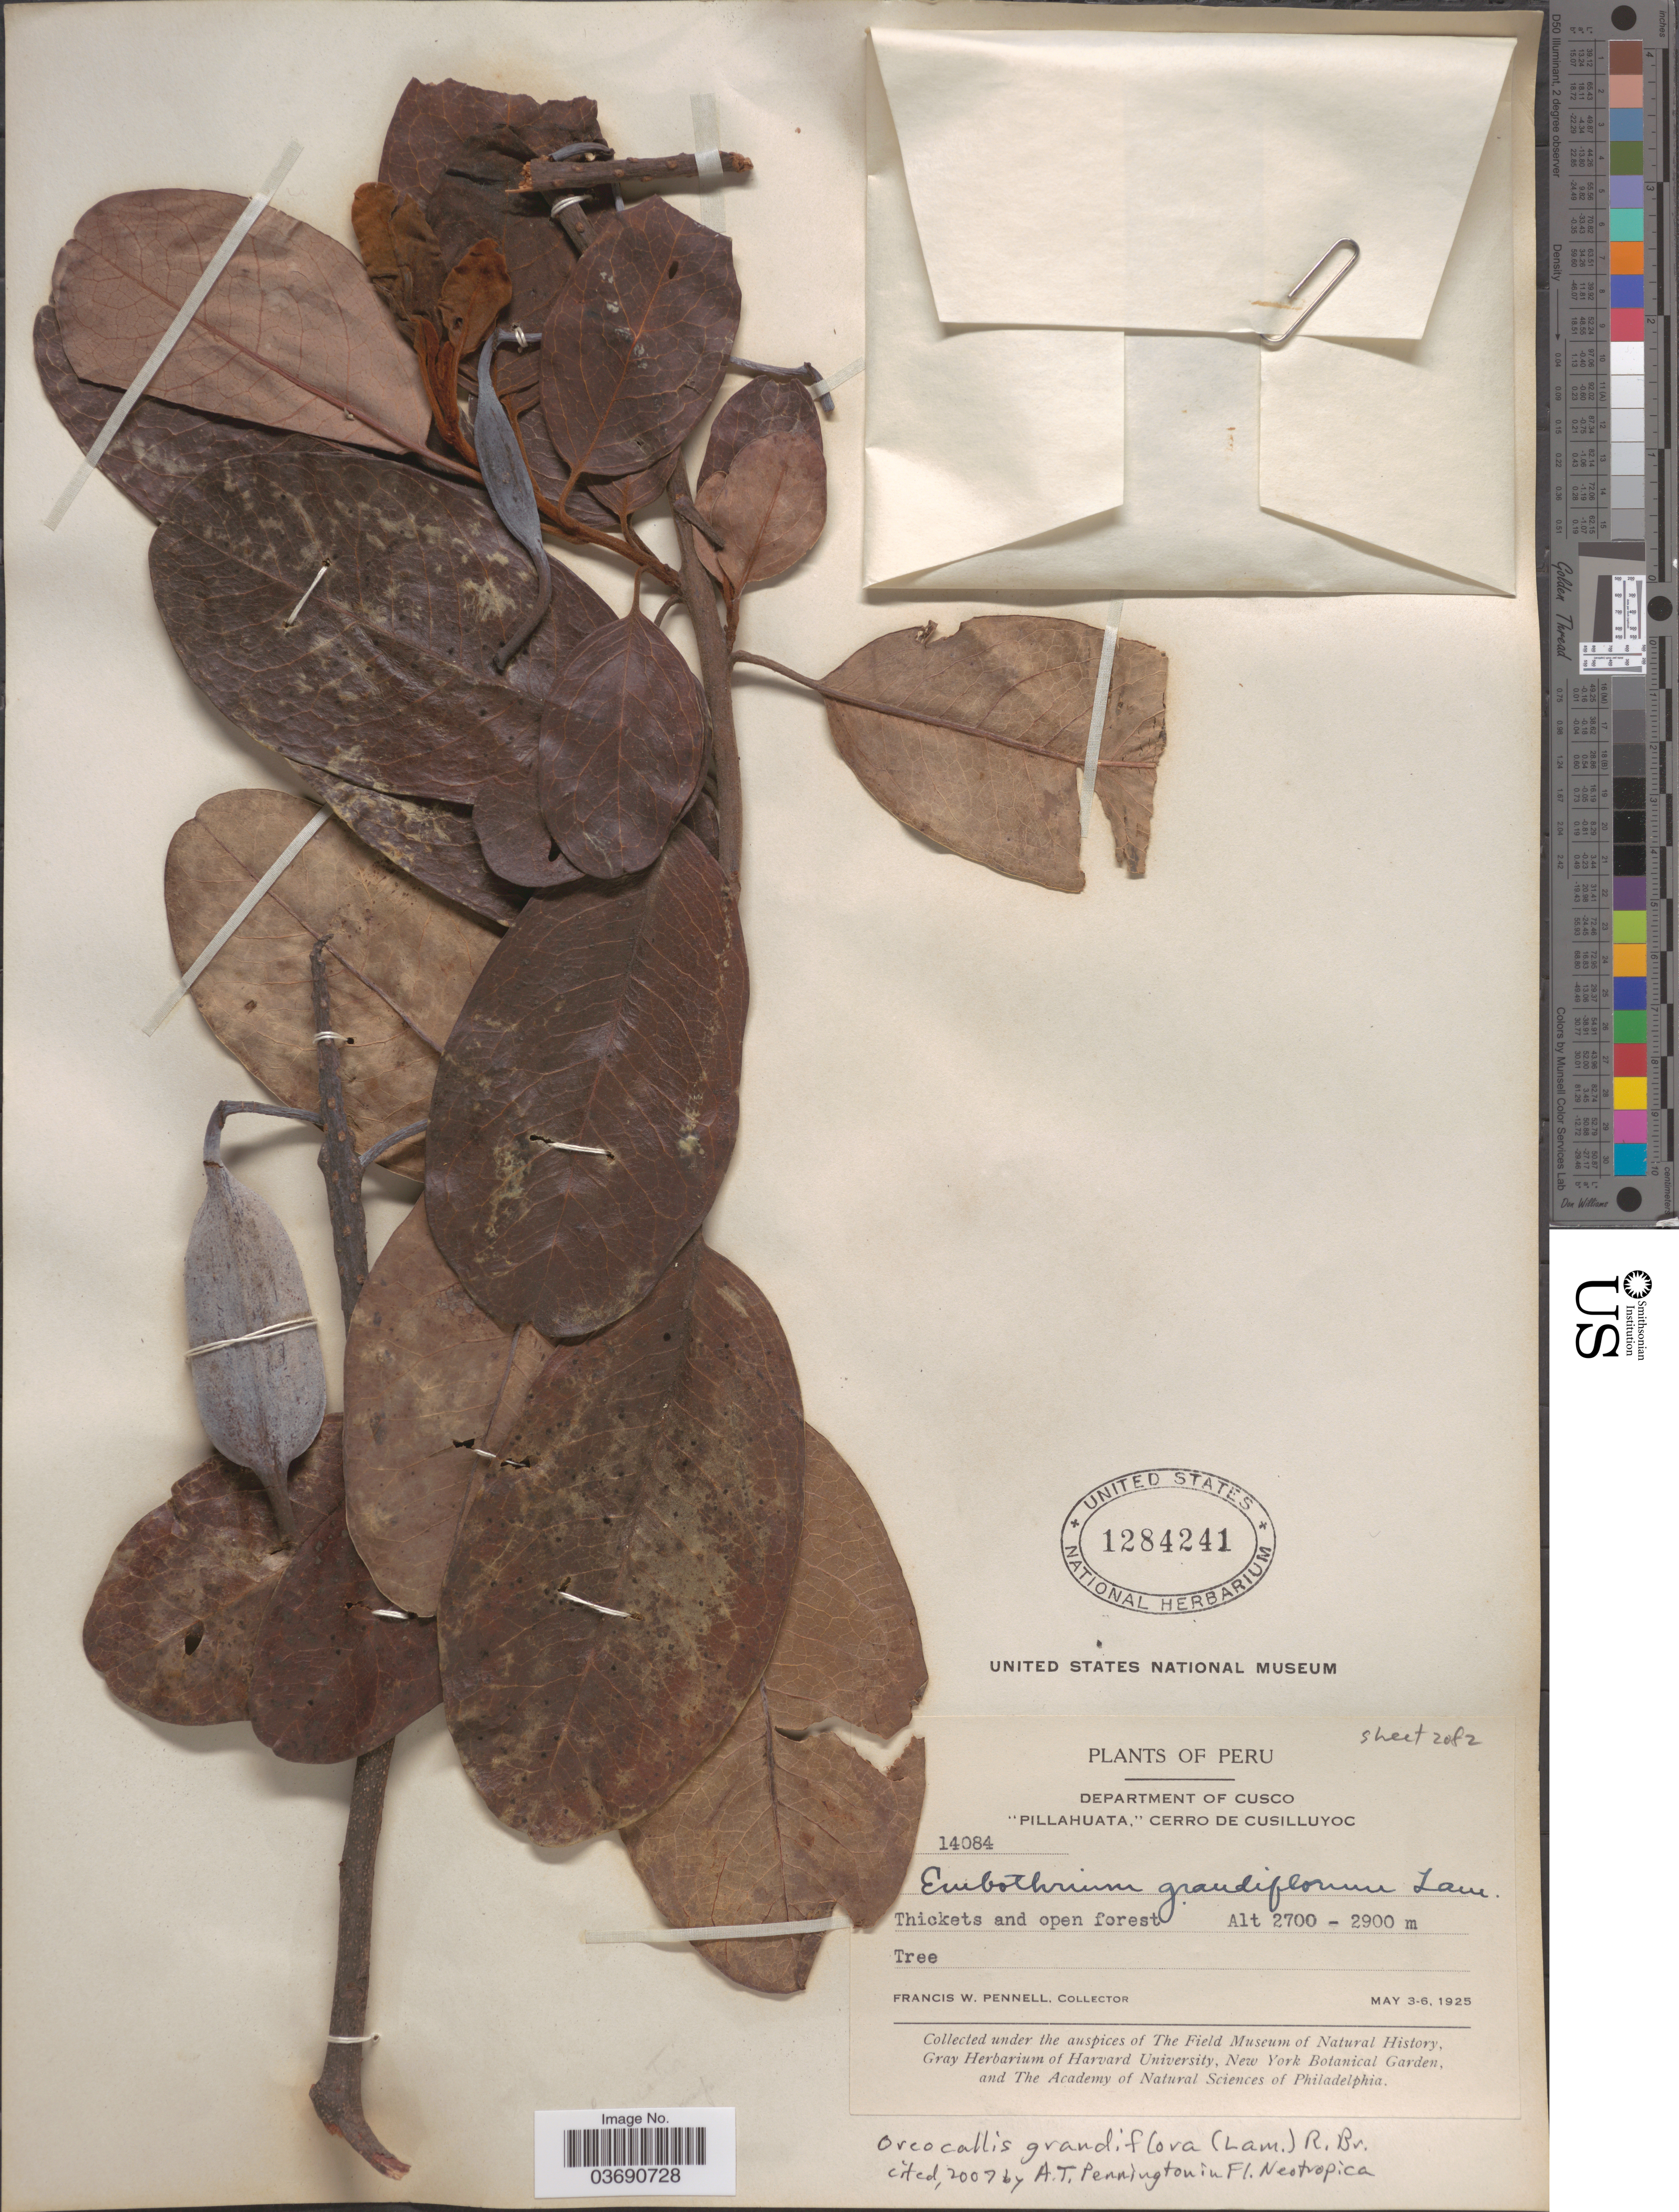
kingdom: Plantae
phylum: Tracheophyta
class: Magnoliopsida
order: Proteales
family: Proteaceae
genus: Oreocallis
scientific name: Oreocallis grandiflora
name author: (Lam.) R. Br.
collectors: F. W. Pennell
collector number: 14084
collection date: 1925-05-03/1925-05-06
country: Peru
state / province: Cusco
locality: Department of Cusco. 'Pillahuata,' Cerro de Cusilluyoc. Thickets and open forest.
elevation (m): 2700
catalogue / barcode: US 1284241